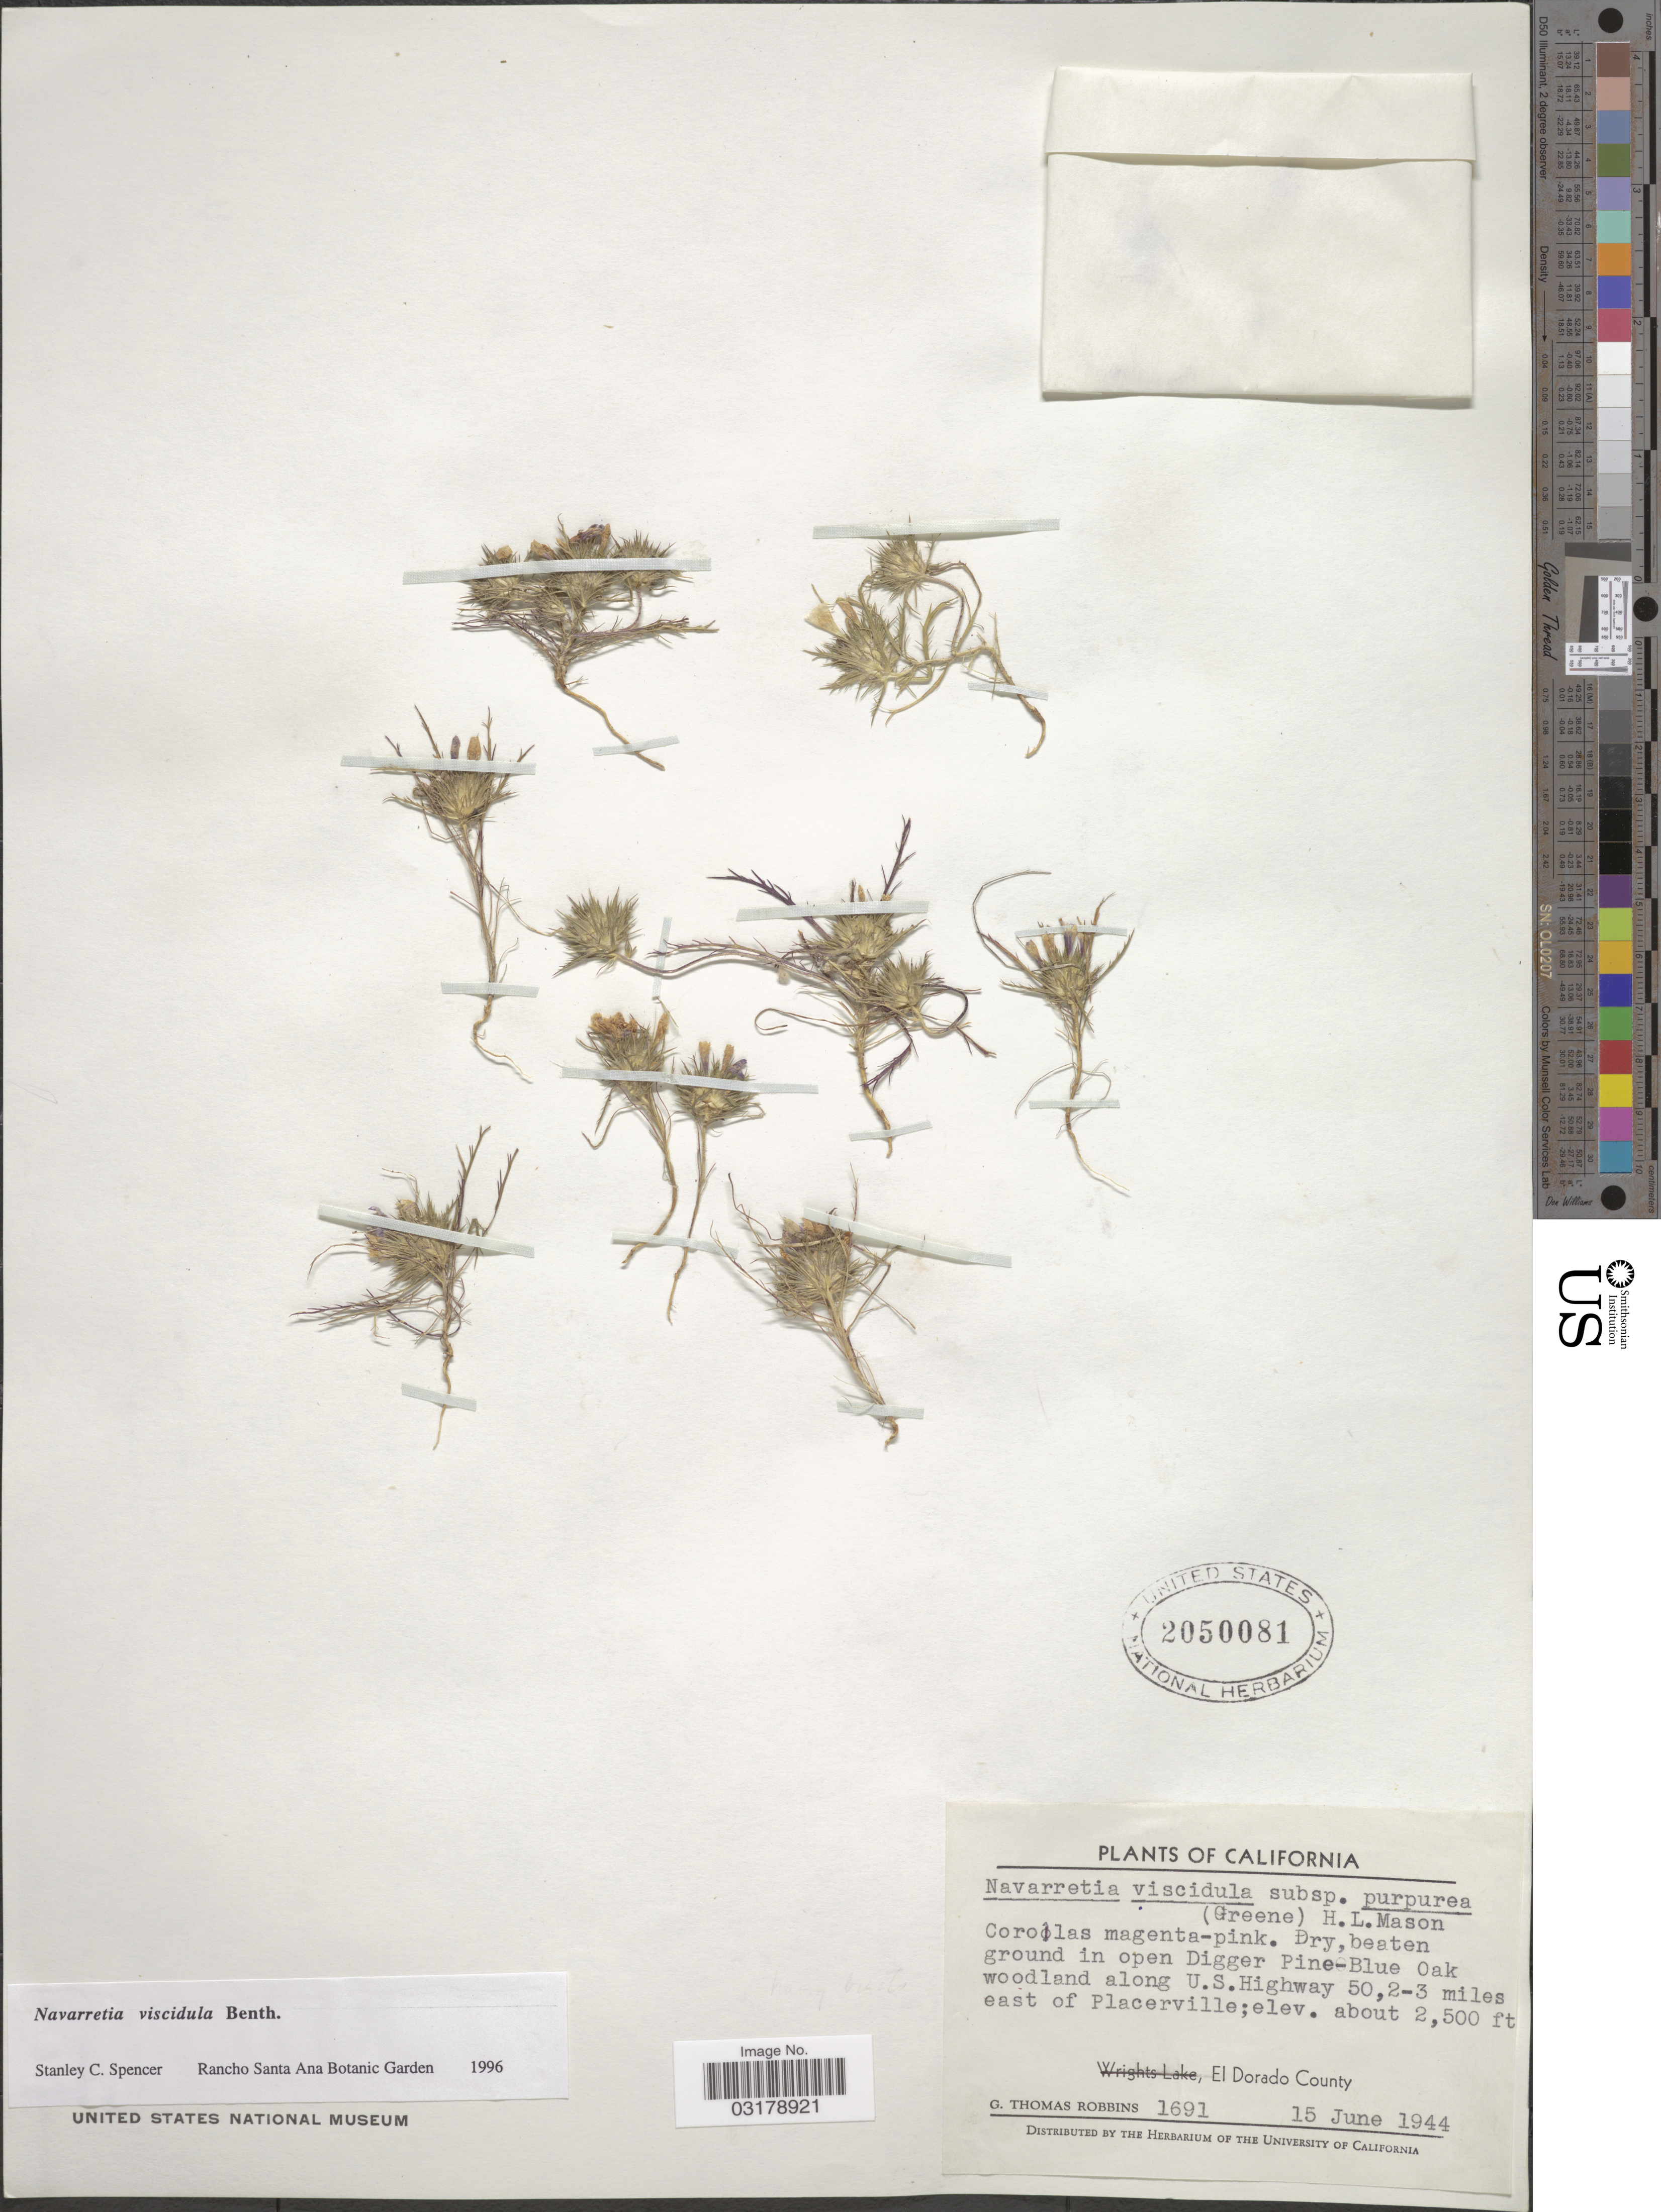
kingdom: Plantae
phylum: Tracheophyta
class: Magnoliopsida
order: Ericales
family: Polemoniaceae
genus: Navarretia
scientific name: Navarretia viscidula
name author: Benth.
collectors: G. T. Robbins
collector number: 1691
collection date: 1944-06-15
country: United States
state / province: California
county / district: El Dorado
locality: Along U.S. Highway 50, 2-3 miles east of Placerville. El Dorado County.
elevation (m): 762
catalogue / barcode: US 2050081